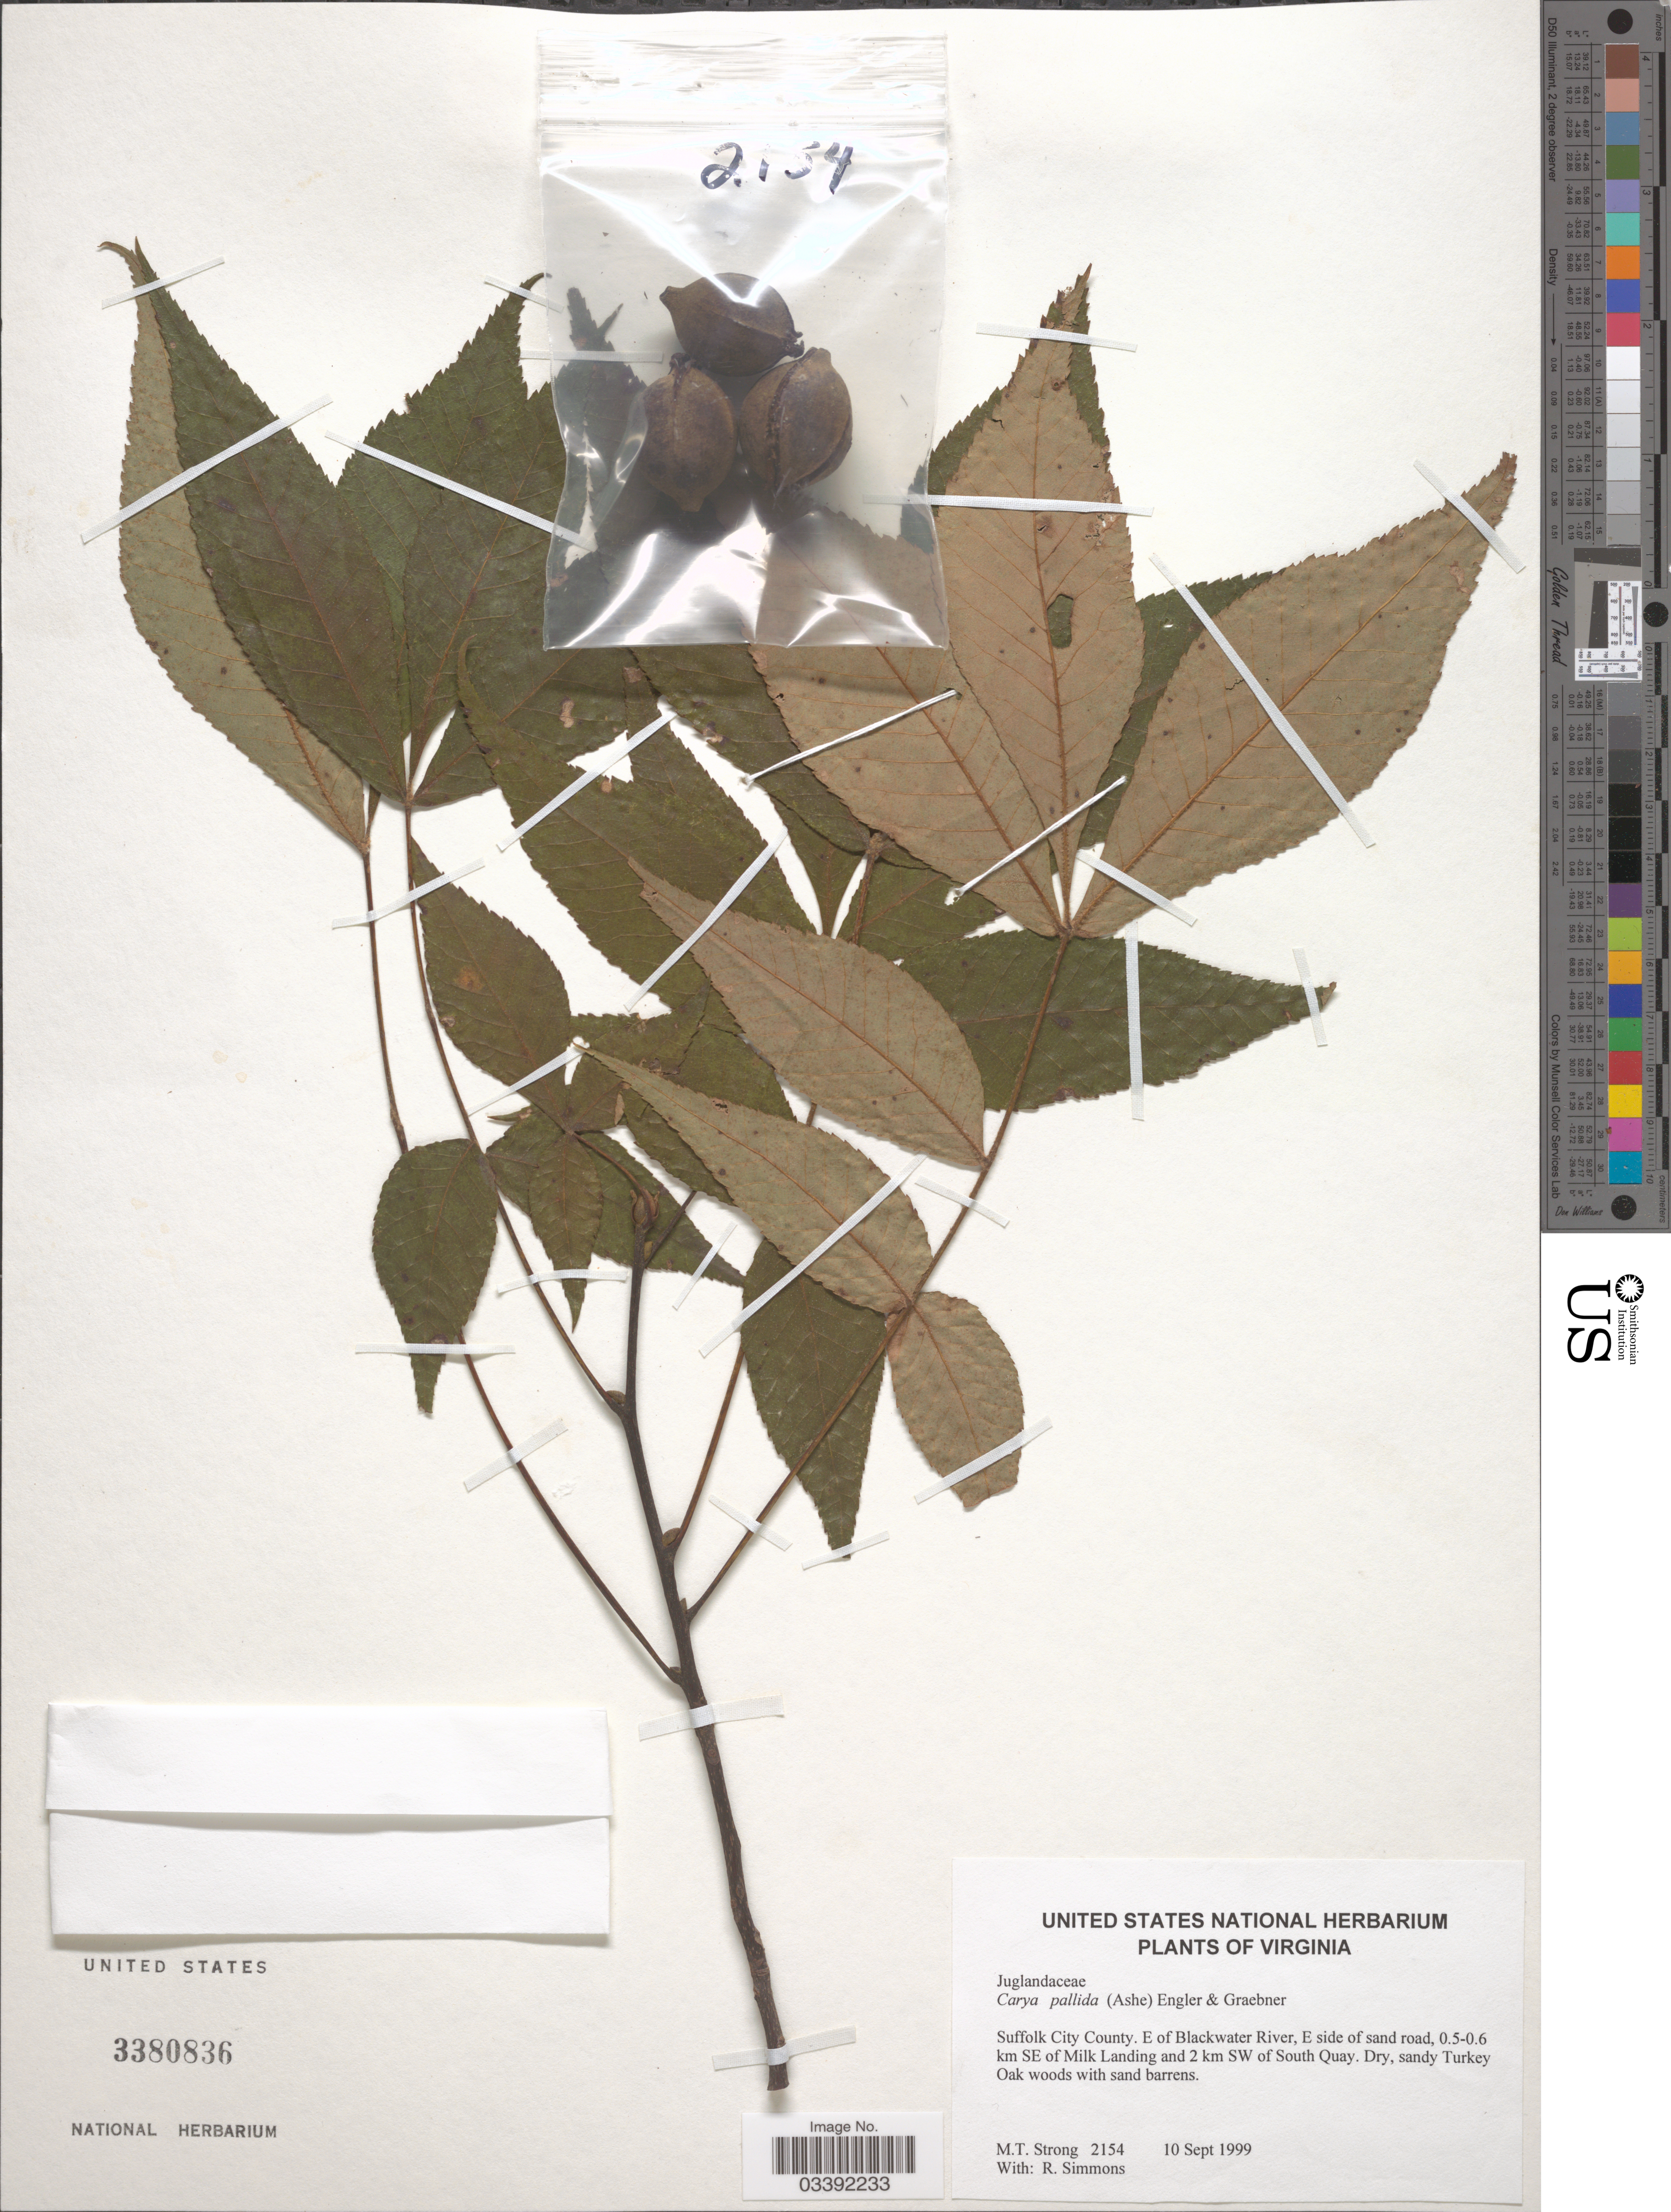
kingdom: Plantae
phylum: Tracheophyta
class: Magnoliopsida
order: Fagales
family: Juglandaceae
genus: Carya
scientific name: Carya pallida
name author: (Ashe) Engl. & Graebner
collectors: M. T. Strong & R. Simmons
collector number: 2154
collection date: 1999-09-10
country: United States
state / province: Virginia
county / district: City of Suffolk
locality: Suffolk City County. E of Blackwater River, E side of sand road, 0.5-0.6 km SE of Milk Landing and 2 km SW of South Quay.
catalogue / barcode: US 3380836